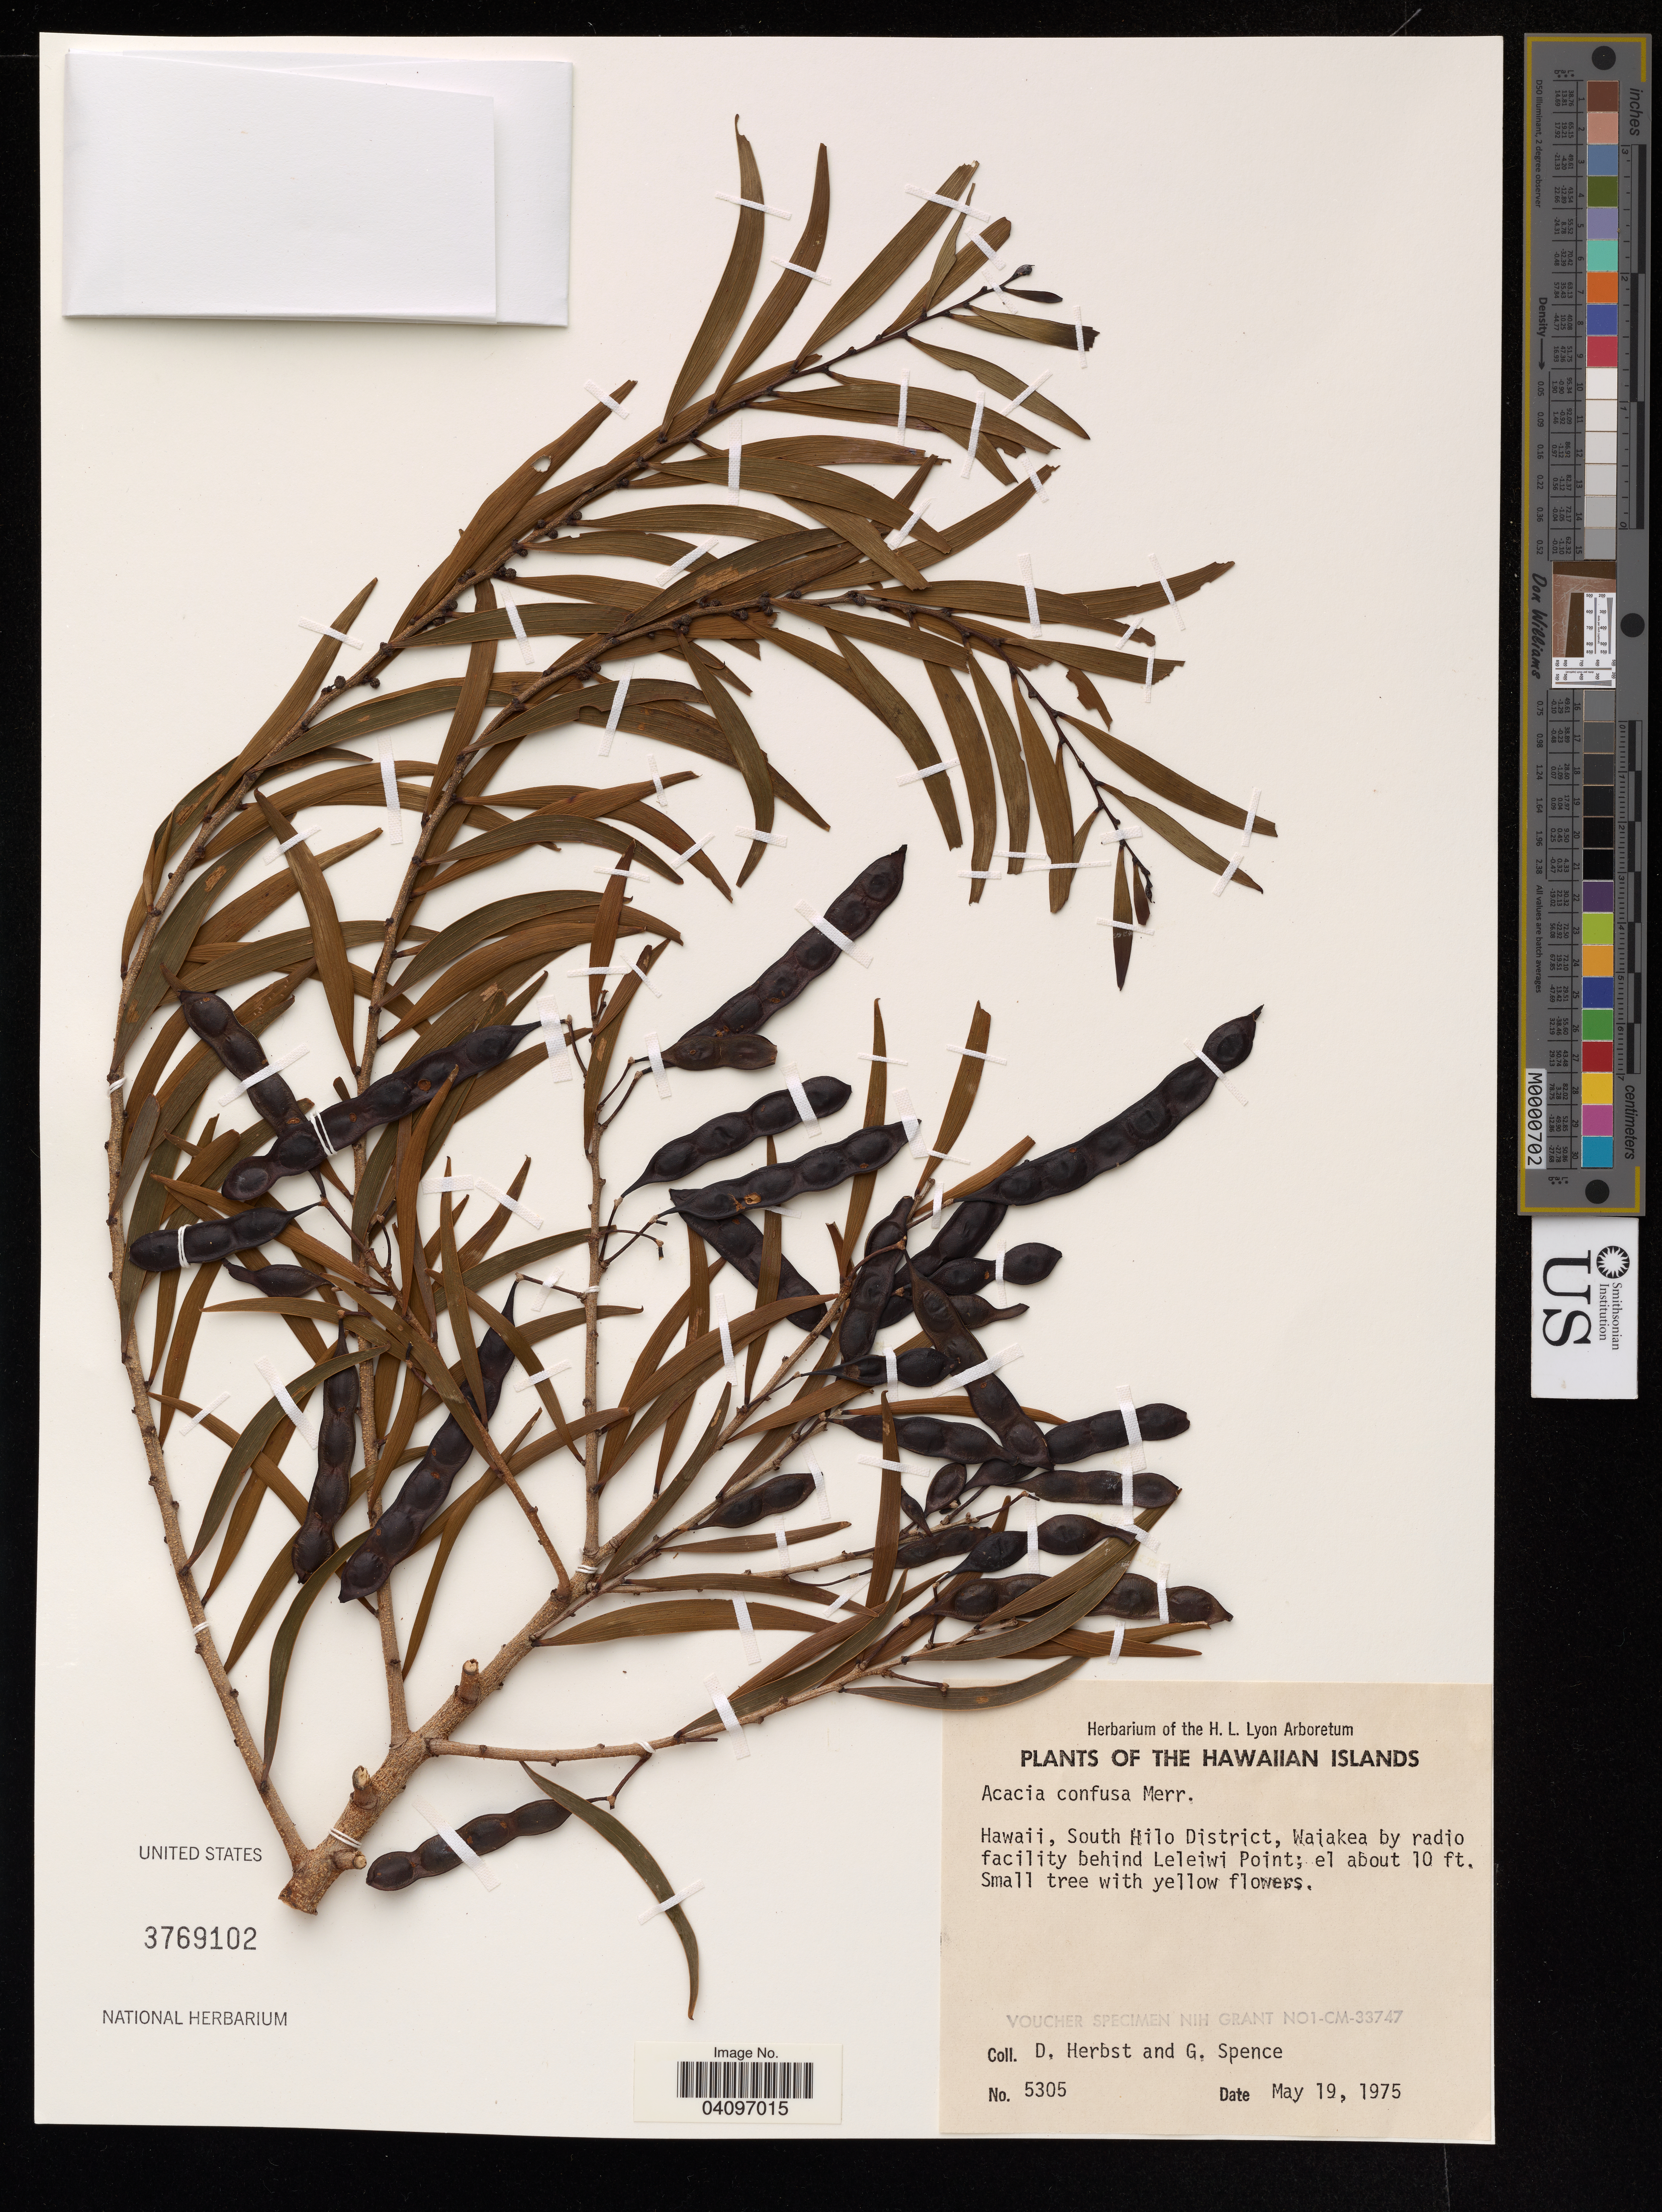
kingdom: Plantae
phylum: Tracheophyta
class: Magnoliopsida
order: Fabales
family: Fabaceae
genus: Acacia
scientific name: Acacia confusa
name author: Merr.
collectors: D. R. Herbst & G. Spence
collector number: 5305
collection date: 1975-05-19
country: United States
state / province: Hawaii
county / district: Hawaii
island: Hawaii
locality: South Hilo District, Waiakea, by radio facility behind Leleiwi point.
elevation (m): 3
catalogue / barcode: US 3769102